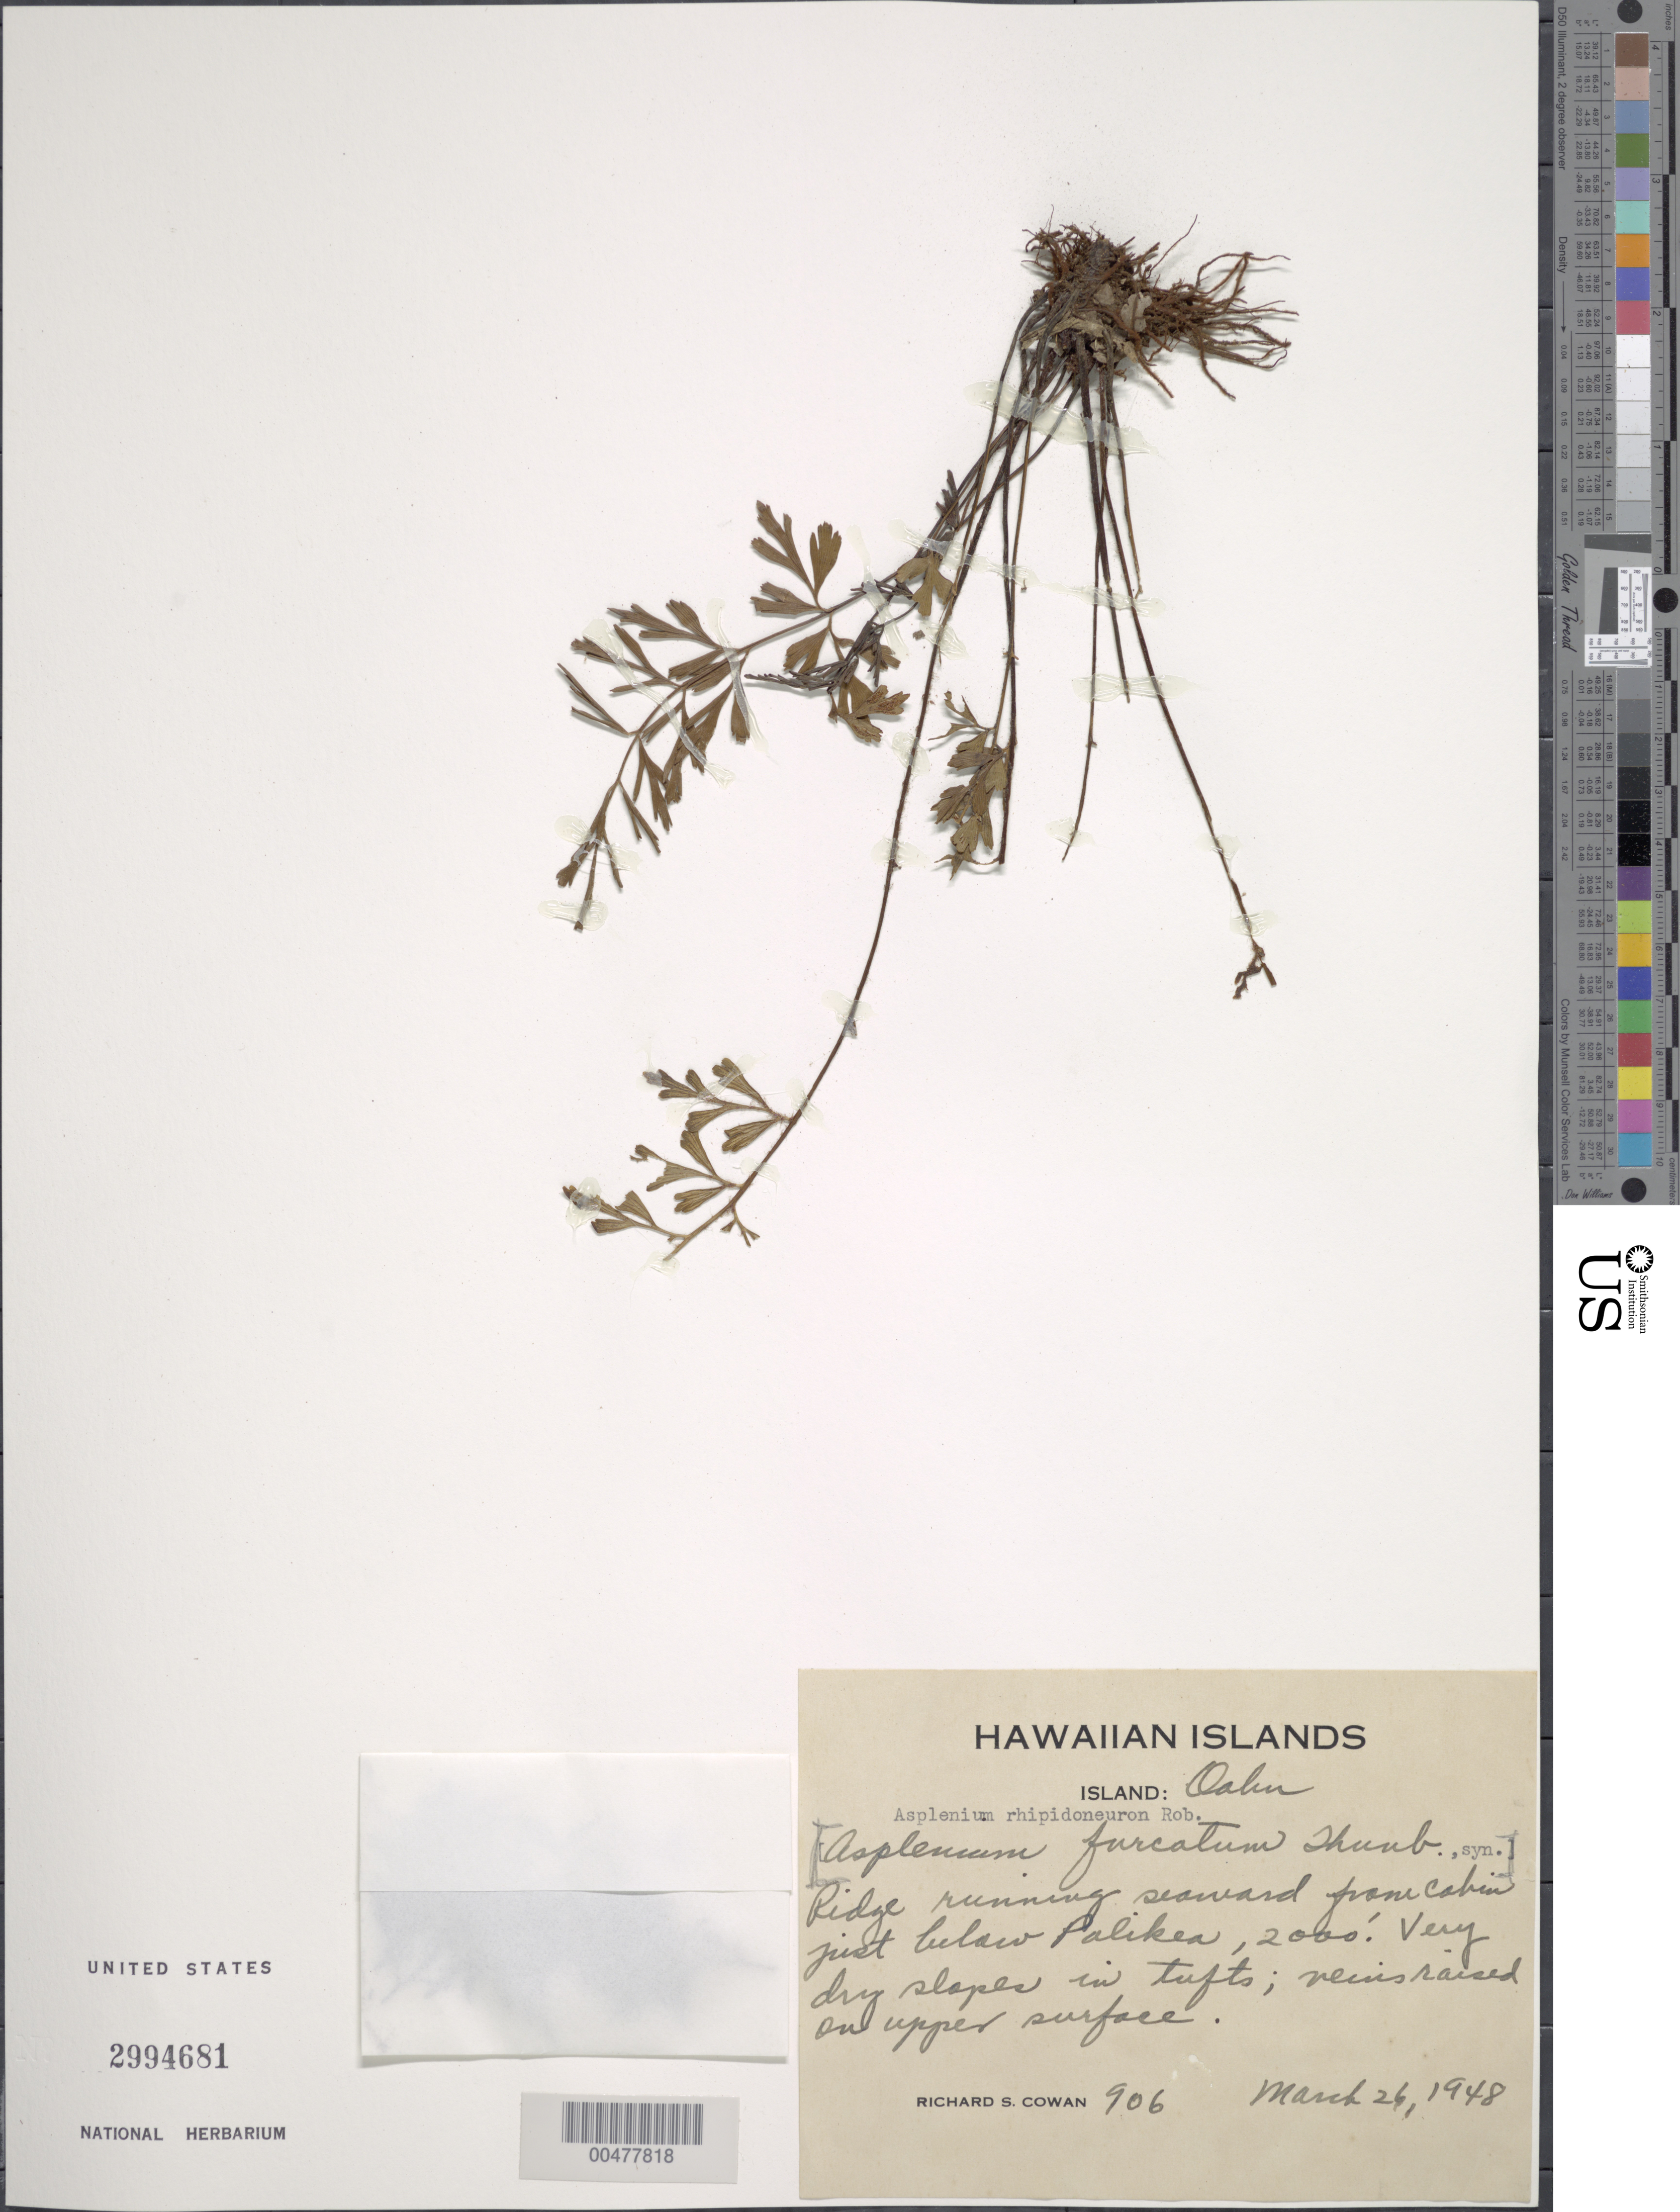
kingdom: Plantae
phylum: Tracheophyta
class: Polypodiopsida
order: Polypodiales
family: Aspleniaceae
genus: Asplenium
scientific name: Asplenium aethiopicum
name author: (Burm. f.) Bech.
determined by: Wagner, W. L., (BOT), Smithsonian Institution - National Museum of Natural History (UNITED STATES)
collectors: R. S. Cowan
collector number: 906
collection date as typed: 26 Mar 1948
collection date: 1948-03-26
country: United States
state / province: Hawaii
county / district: Honolulu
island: Oahu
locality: Ridge running seaward from cabin just below Palikea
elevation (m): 610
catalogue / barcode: US 2994681